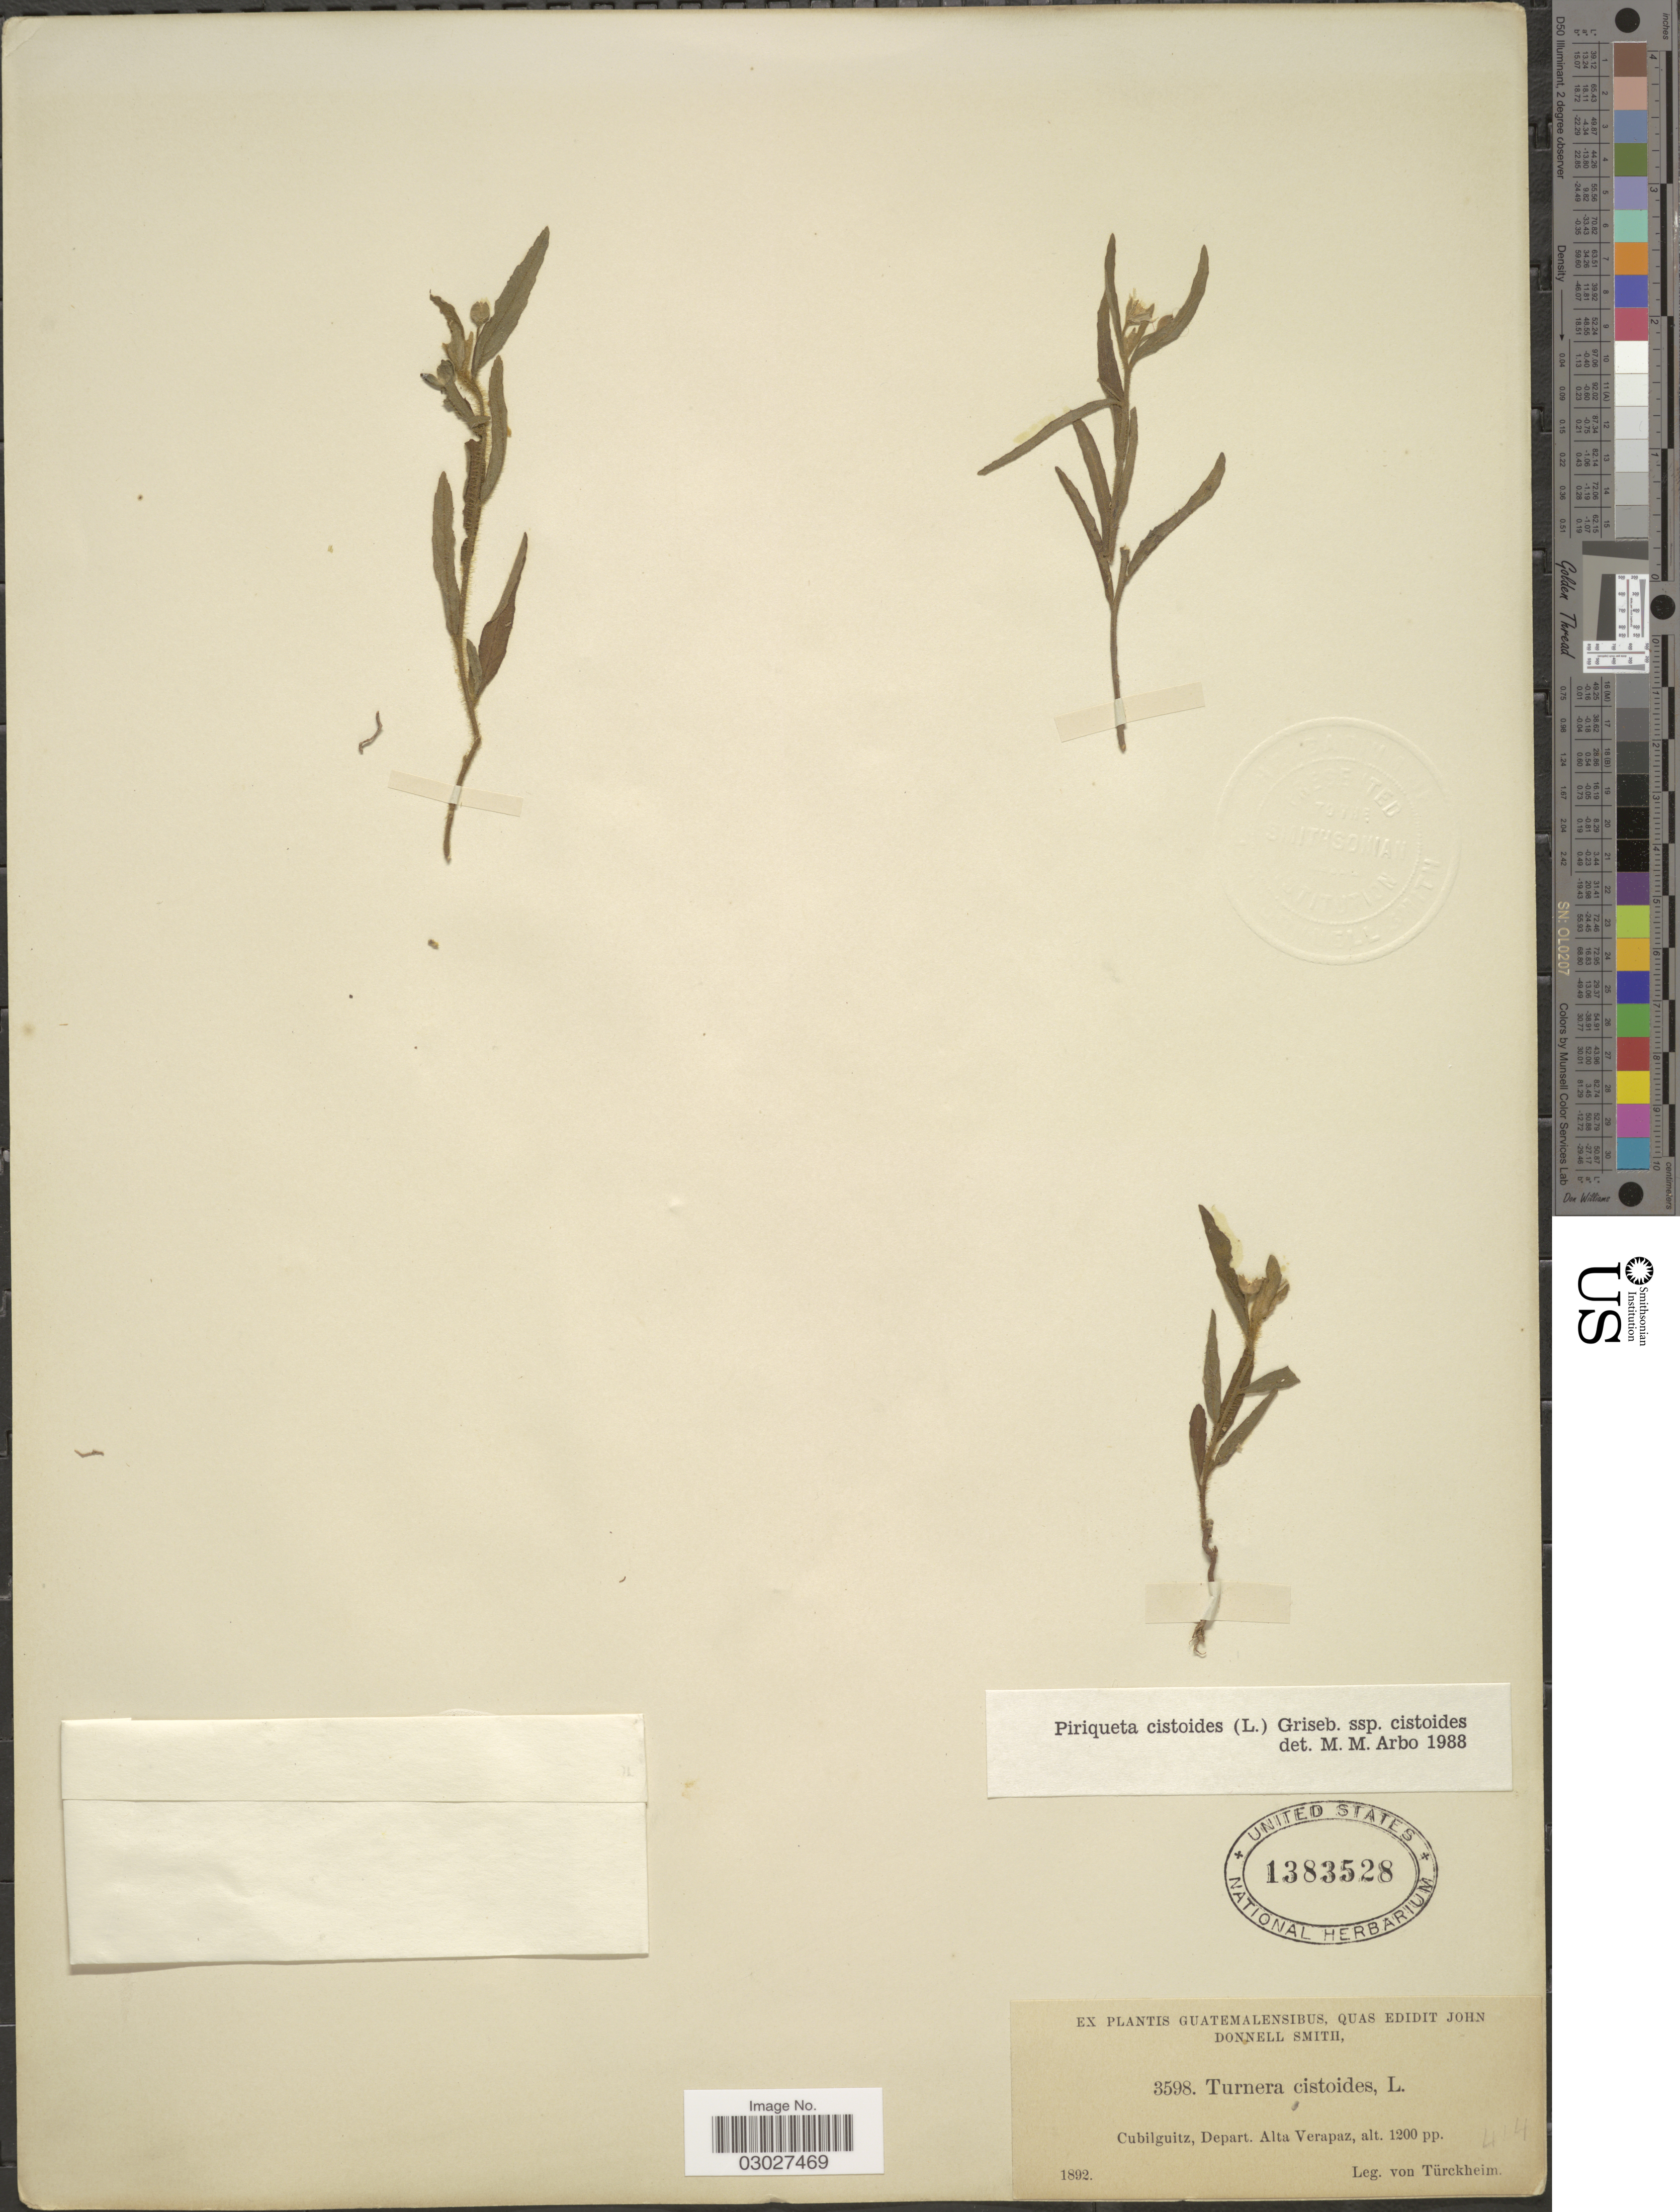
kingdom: Plantae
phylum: Tracheophyta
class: Magnoliopsida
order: Malpighiales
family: Turneraceae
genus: Piriqueta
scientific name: Piriqueta cistoides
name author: (L.) Griseb.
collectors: Turckheim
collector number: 3598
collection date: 1892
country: Guatemala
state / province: Alta Verapaz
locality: Cubilguitz, Depart. Alta Verapaz.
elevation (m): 366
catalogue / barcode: US 1383528